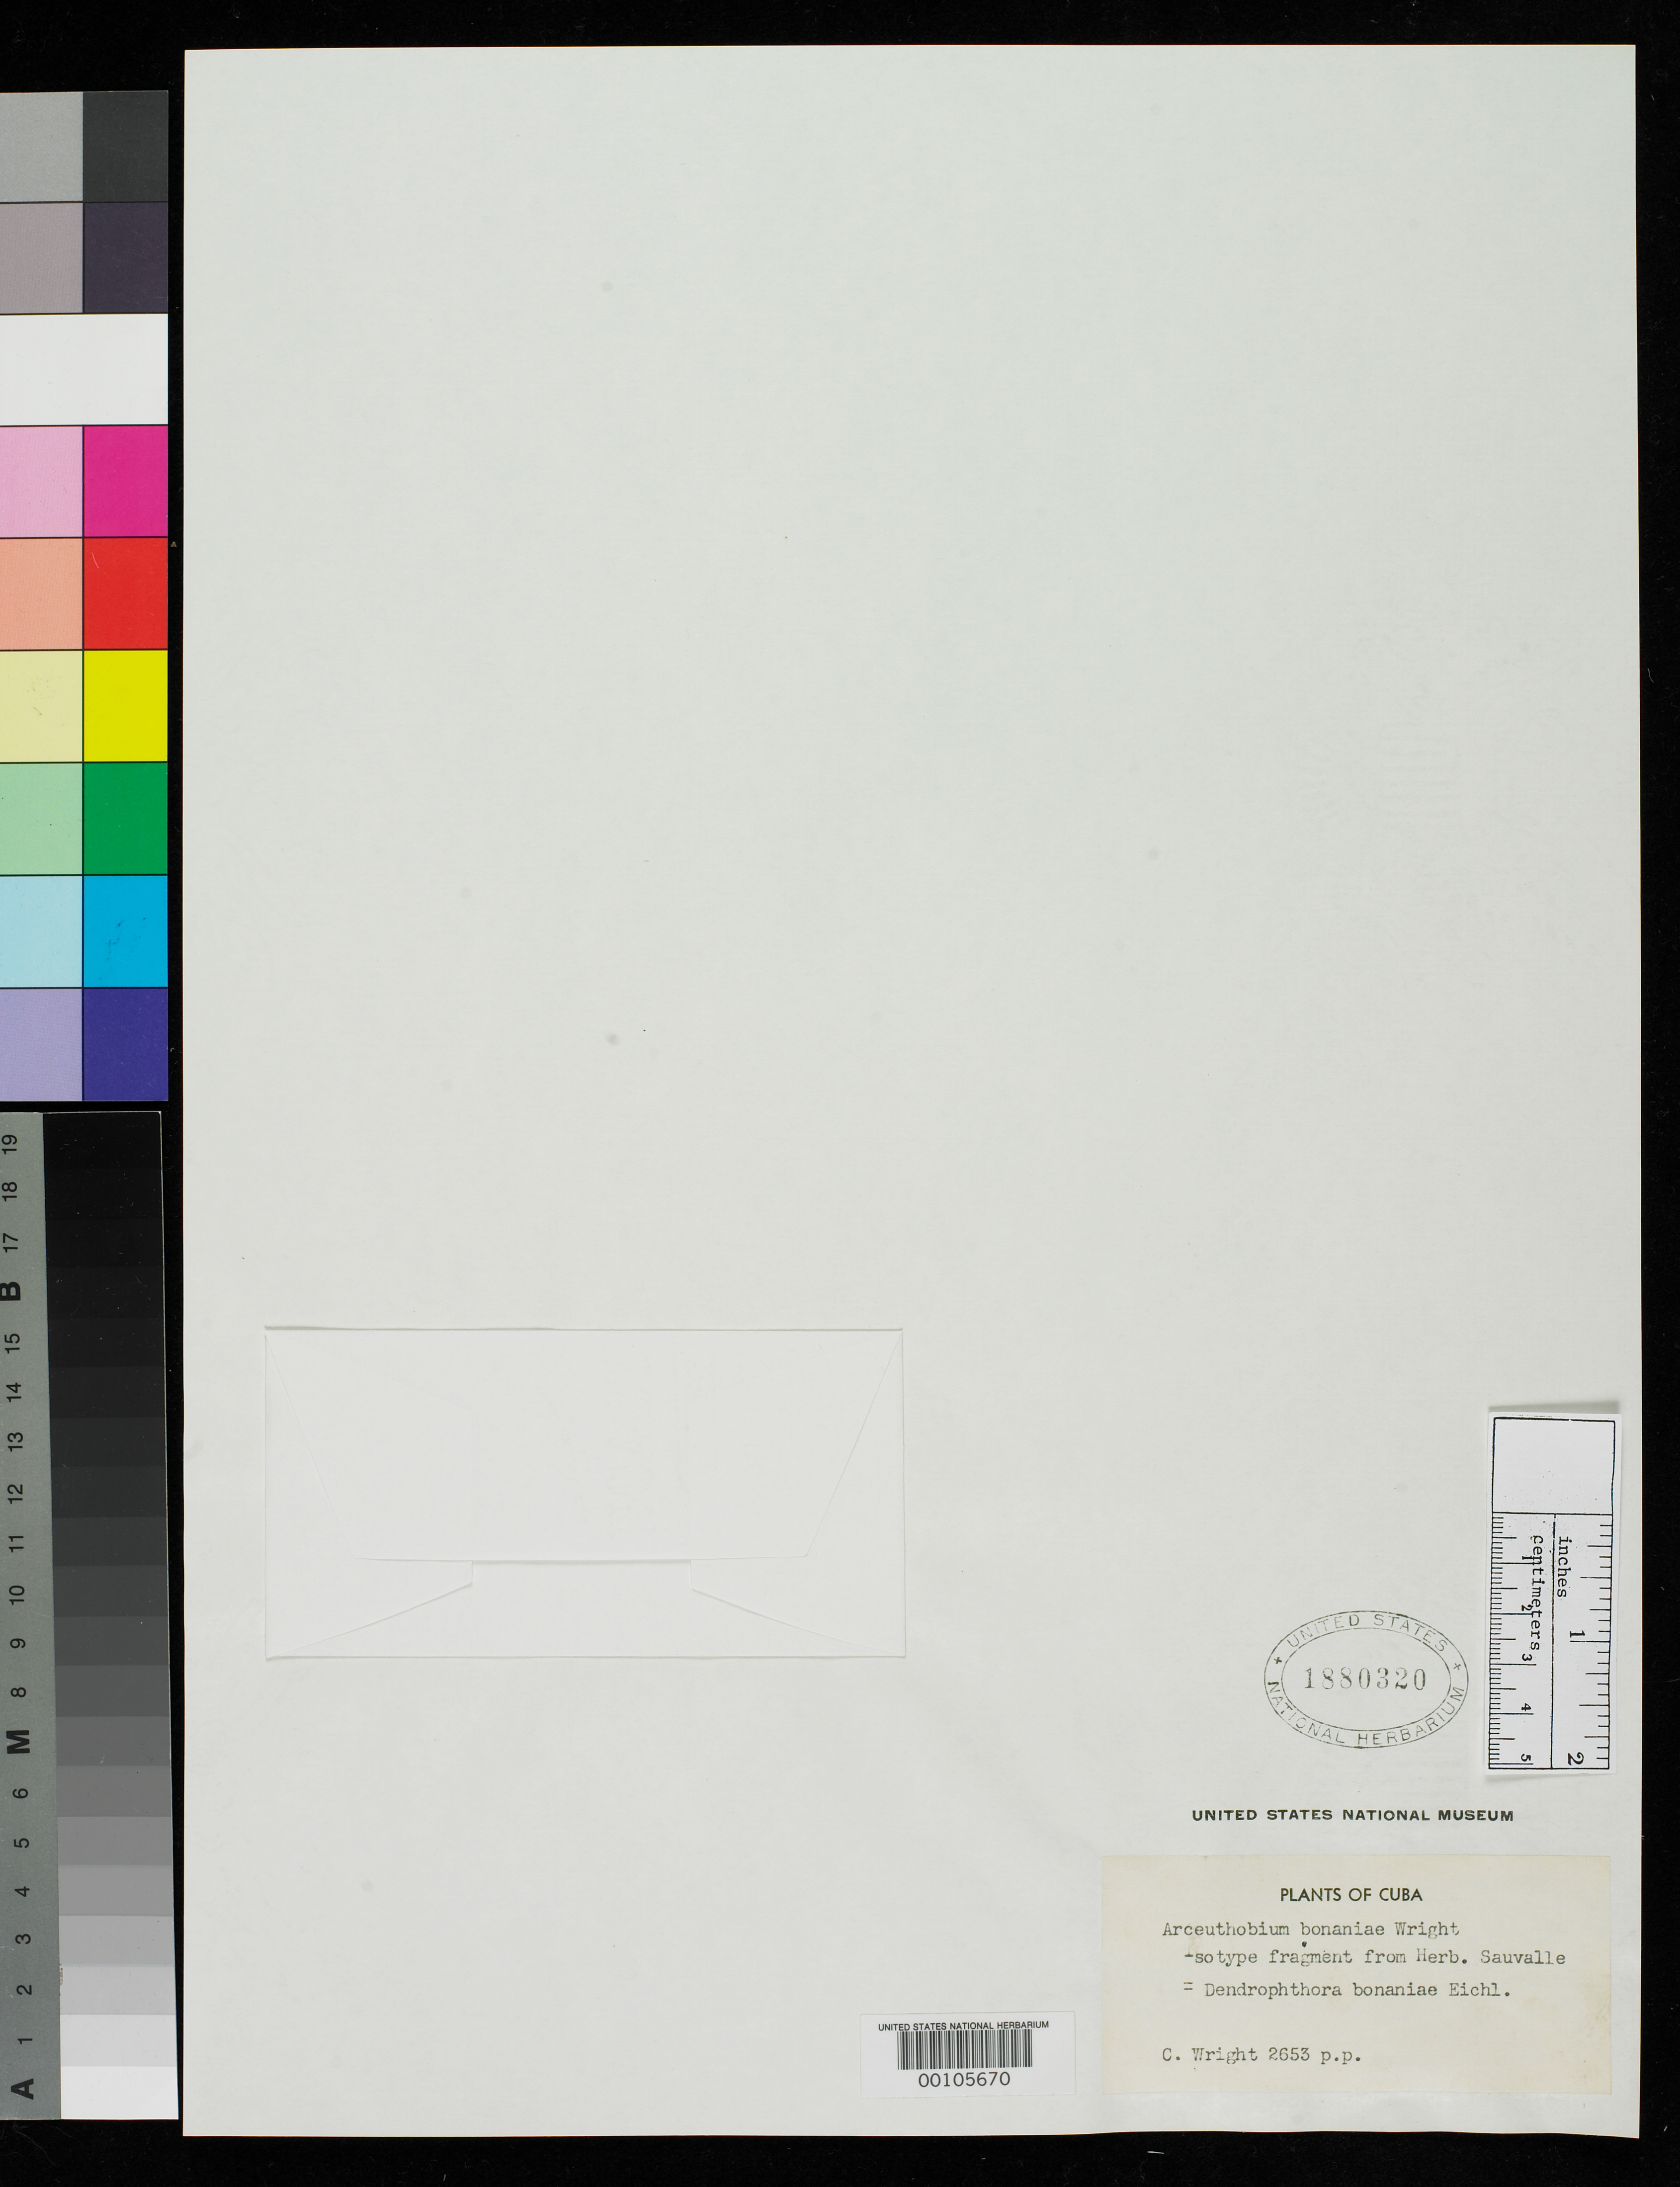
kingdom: Plantae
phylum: Tracheophyta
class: Magnoliopsida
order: Santalales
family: Viscaceae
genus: Arceuthobium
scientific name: Arceuthobium bonaniae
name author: C. Wright ex Griseb.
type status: Type Fragment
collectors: C. Wright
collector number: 2653 p.p.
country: Cuba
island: Greater Antilles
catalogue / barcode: US 1880320